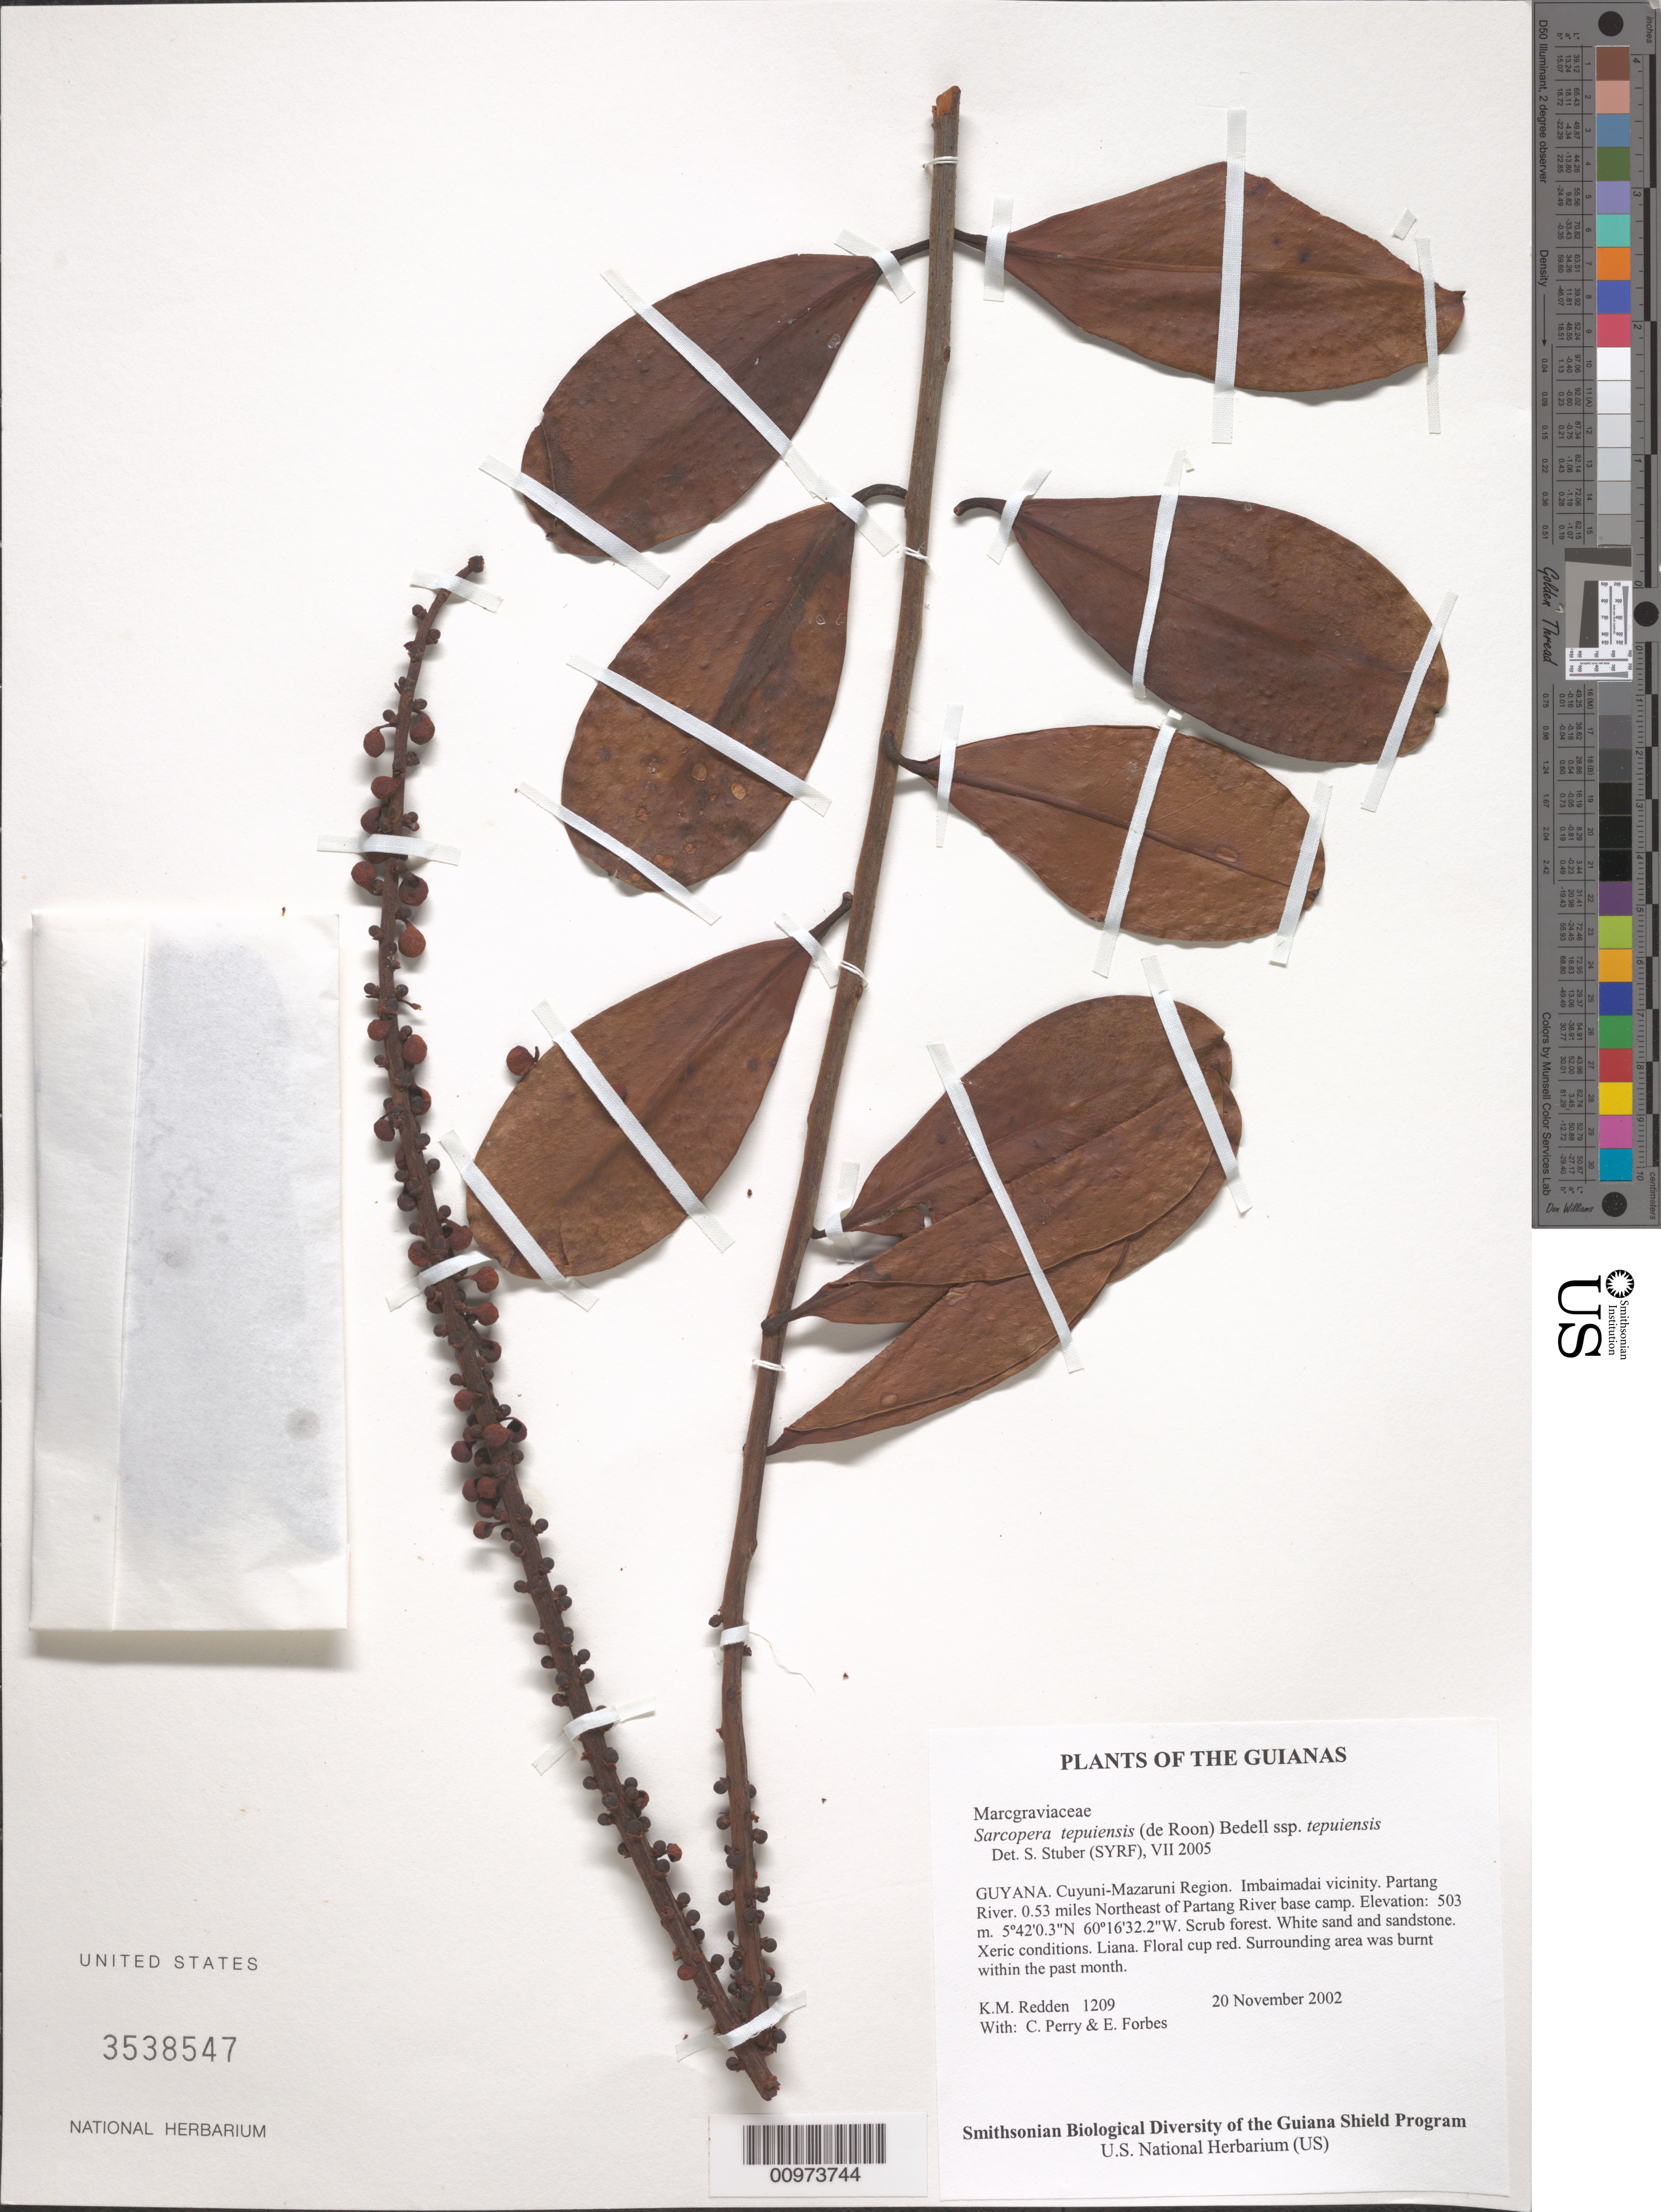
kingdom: Plantae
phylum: Tracheophyta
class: Magnoliopsida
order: Ericales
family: Marcgraviaceae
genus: Sarcopera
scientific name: Sarcopera tepuiensis subsp. tepuiensis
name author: (de Roon) Bedell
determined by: Stuber, S.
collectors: K. M. Redden, C. Perry & E. Forbes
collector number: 1209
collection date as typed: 20 November 2002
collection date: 2002-11-20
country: Guyana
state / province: Cuyuni-Mazaruni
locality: Imbaimadai vicinity. Partang River. 0.53 miles Northeast of Partang River base camp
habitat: Scrub forest. White sand and sandstone. Xeric conditions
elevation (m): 503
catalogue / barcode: US 3538547